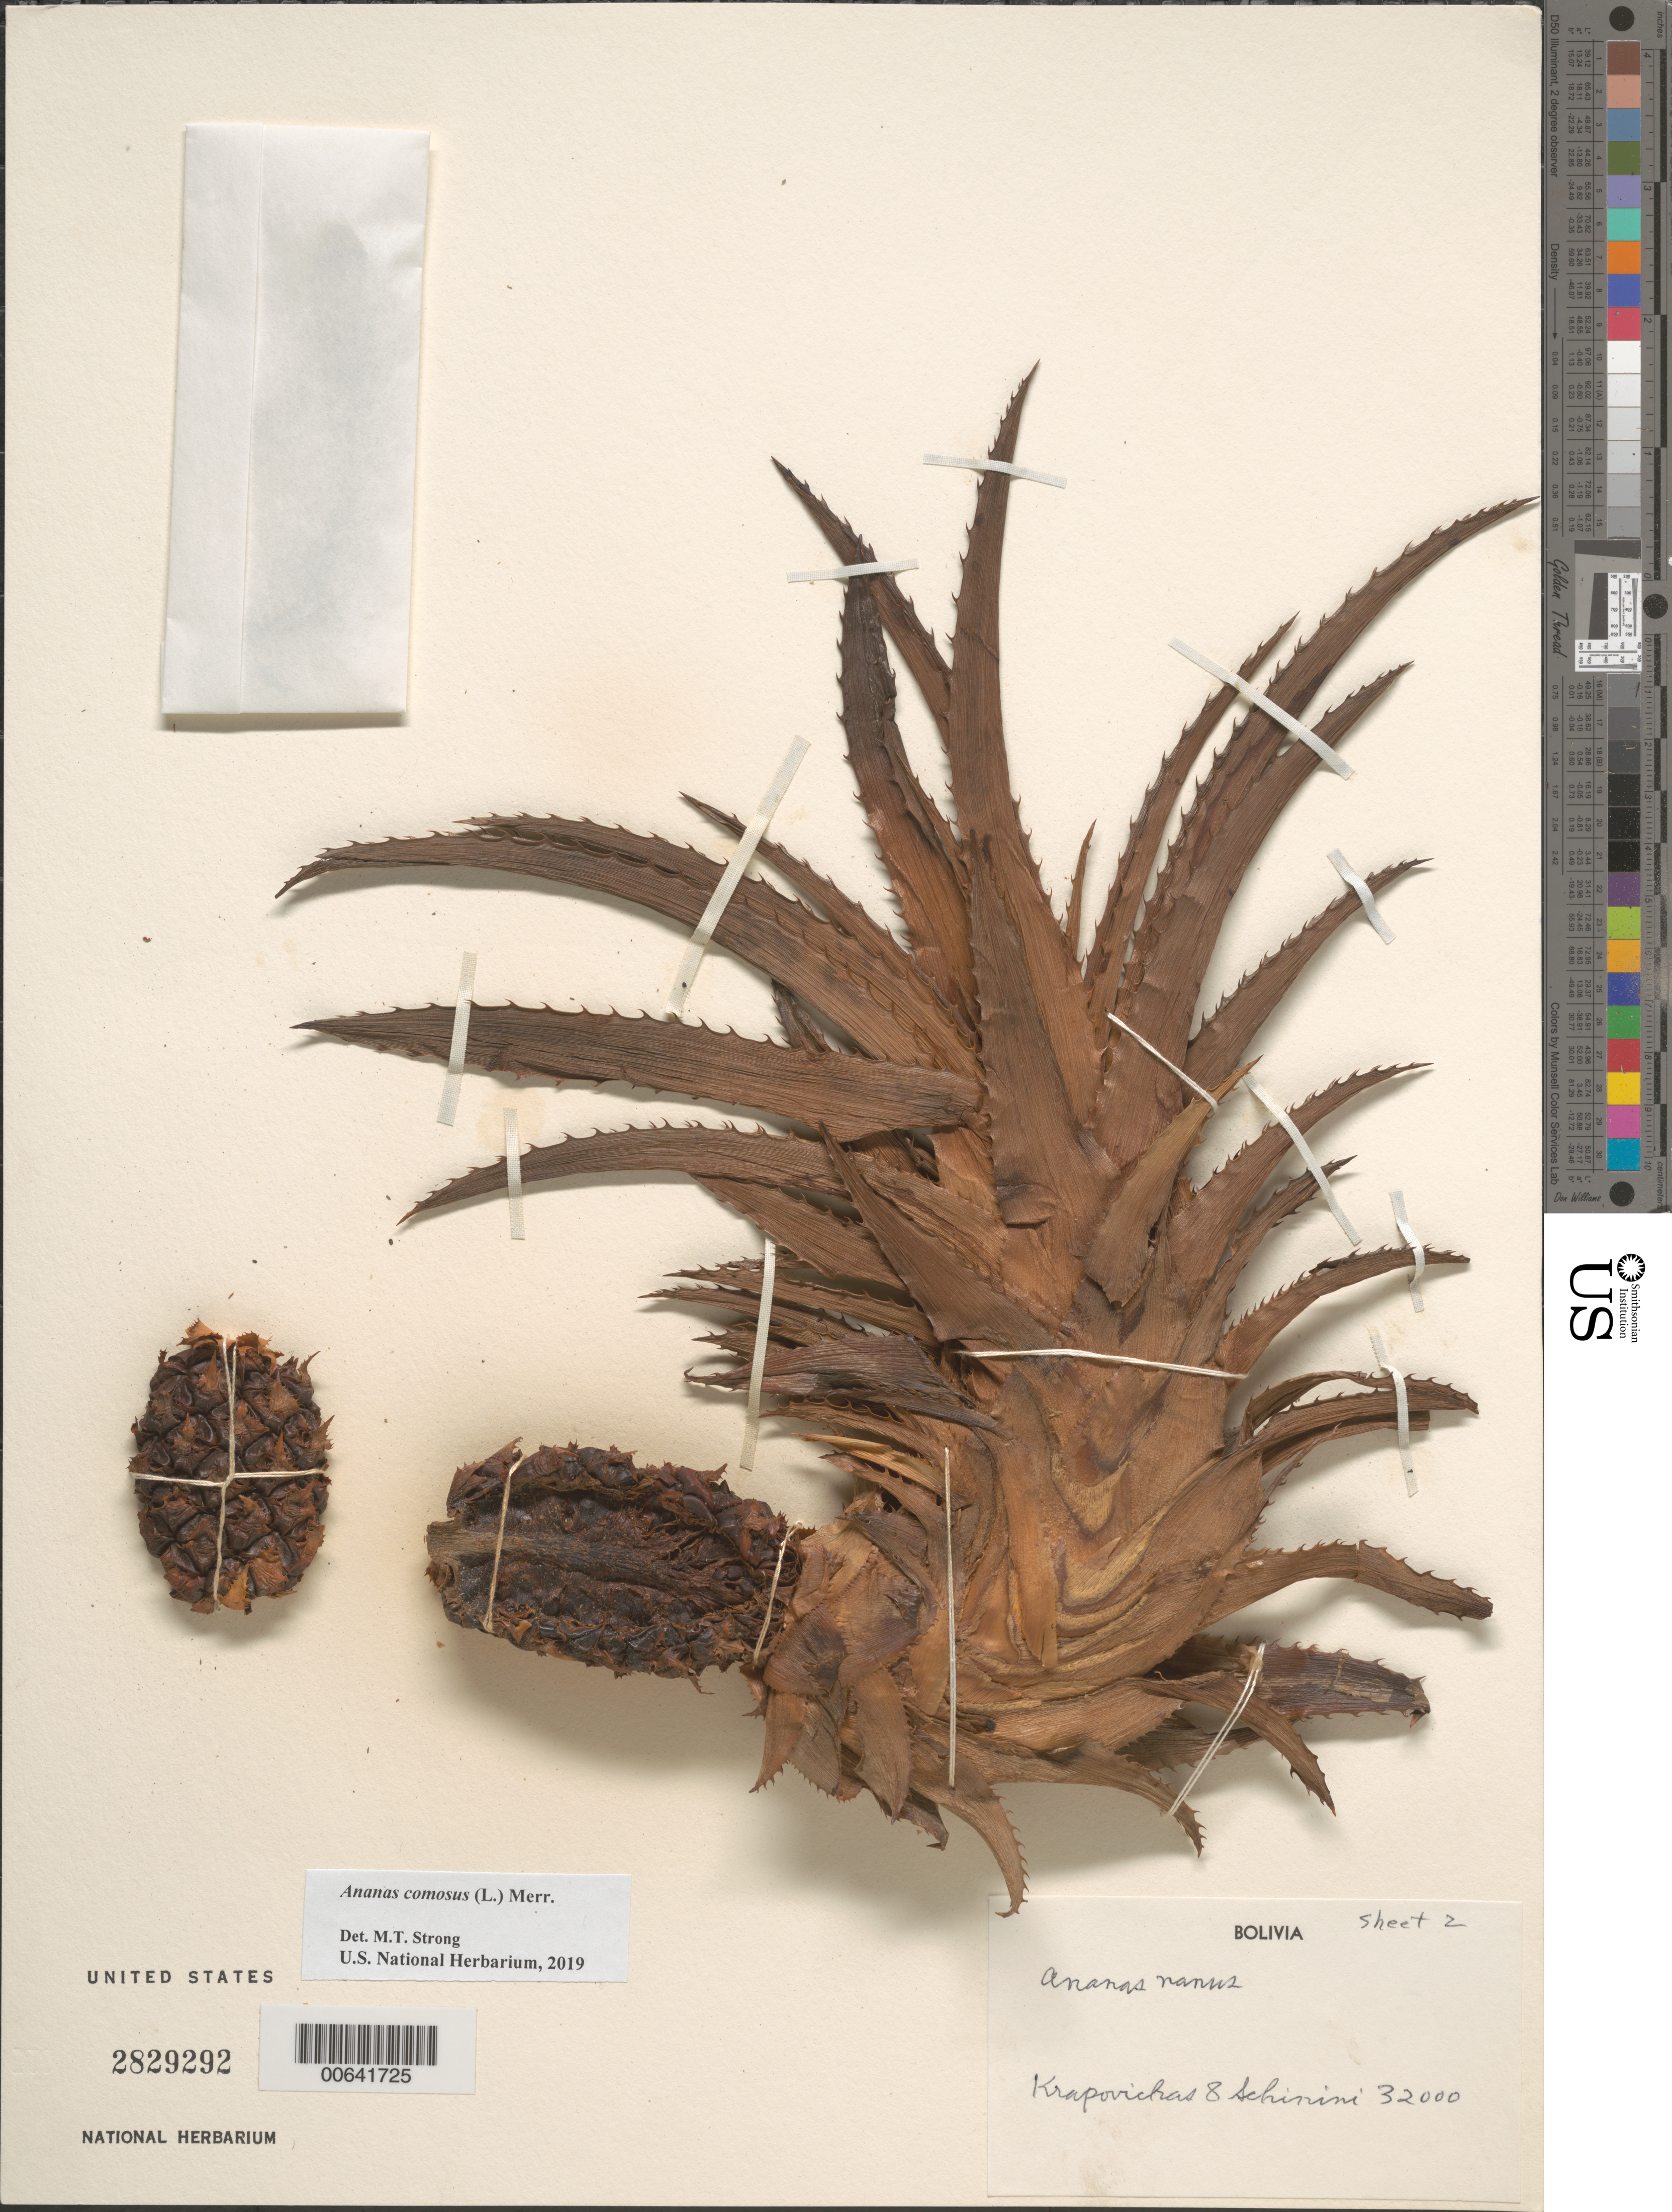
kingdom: Plantae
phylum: Tracheophyta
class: Liliopsida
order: Poales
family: Bromeliaceae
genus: Ananas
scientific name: Ananas comosus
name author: (L.) Merr.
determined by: Strong, Mark T., (BOT), Smithsonian Institution - National Museum of Natural History (UNITED STATES)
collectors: A. Krapovickas & A. Schinini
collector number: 32000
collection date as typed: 29 Apr 1977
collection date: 1977-04-29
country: Bolivia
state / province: Santa Cruz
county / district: Ñuflo de Chávez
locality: Concepcion.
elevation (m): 250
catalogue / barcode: US 2829292